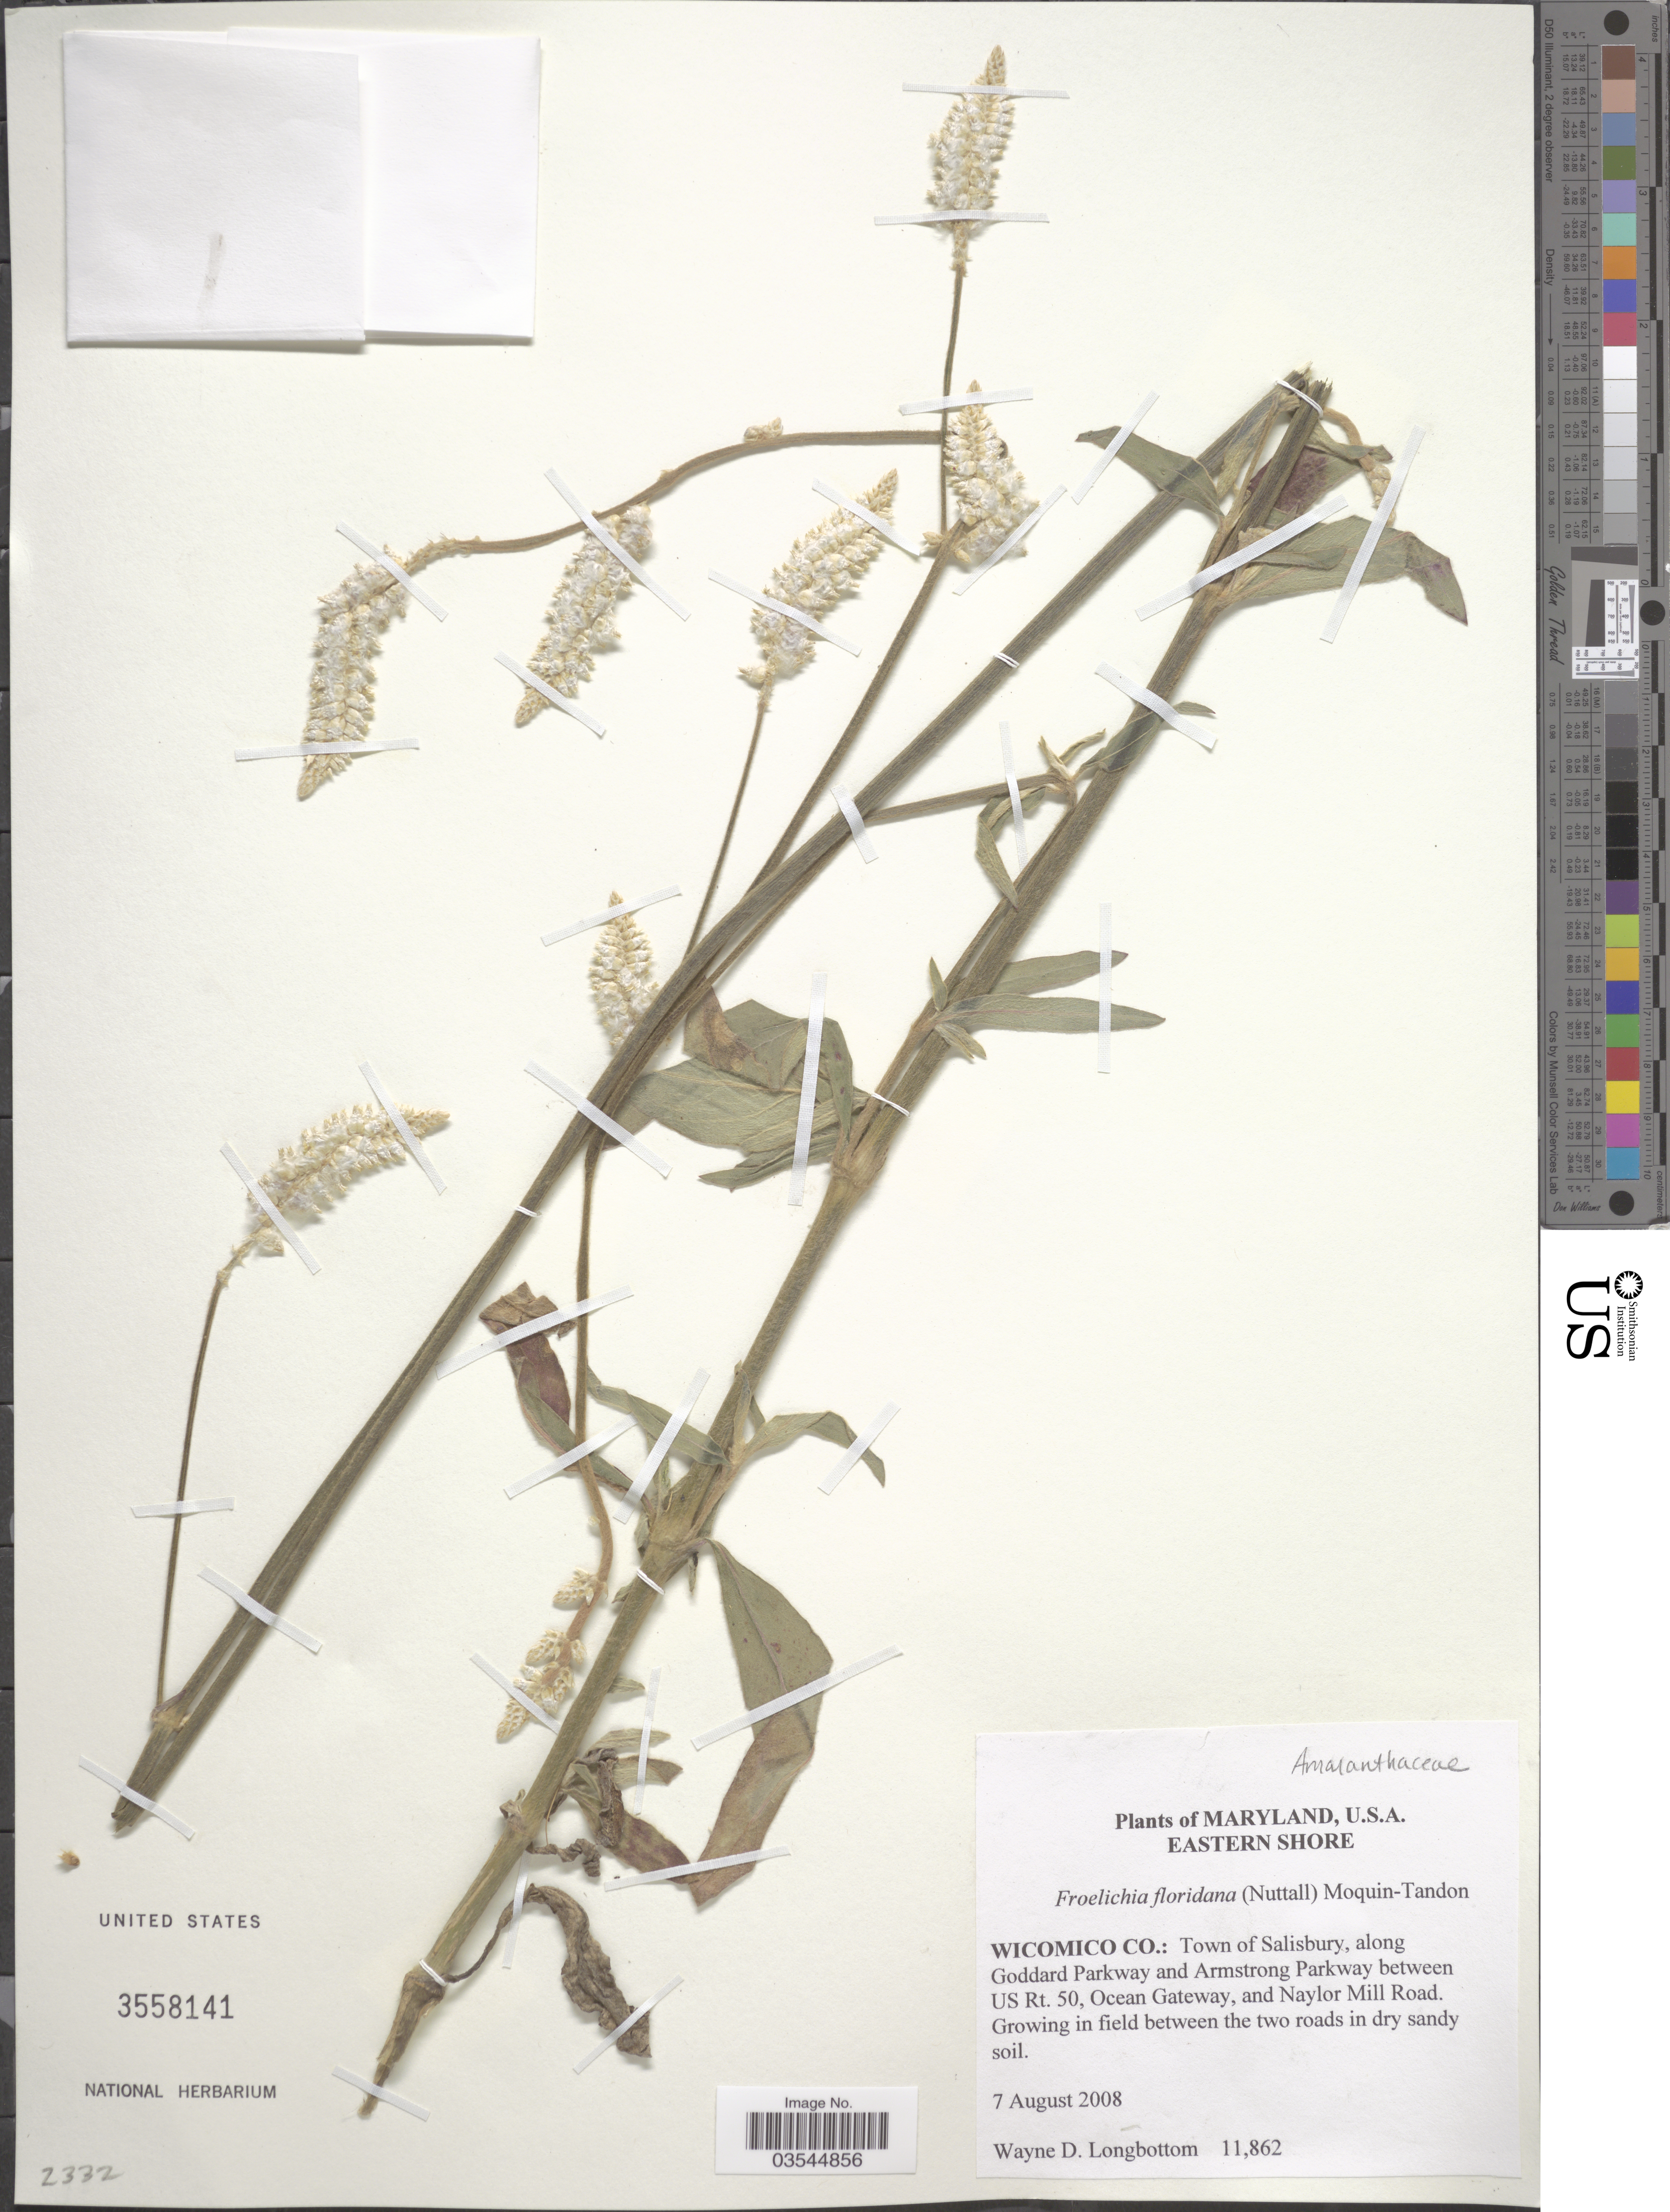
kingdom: Plantae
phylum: Tracheophyta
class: Magnoliopsida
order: Caryophyllales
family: Amaranthaceae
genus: Froelichia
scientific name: Froelichia floridana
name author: (Nutt.) Moq.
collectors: W. D. Longbottom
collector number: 11862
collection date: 2008-08-07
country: United States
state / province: Maryland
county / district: Wicomico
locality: Eastern shore. Wicomico Co.: Town of Salisbury, along Goddard Parkway and Armstrong Parkway between US Rt. 50, Ocean Gateway, and Naylor Mill Road.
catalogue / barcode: US 3558141